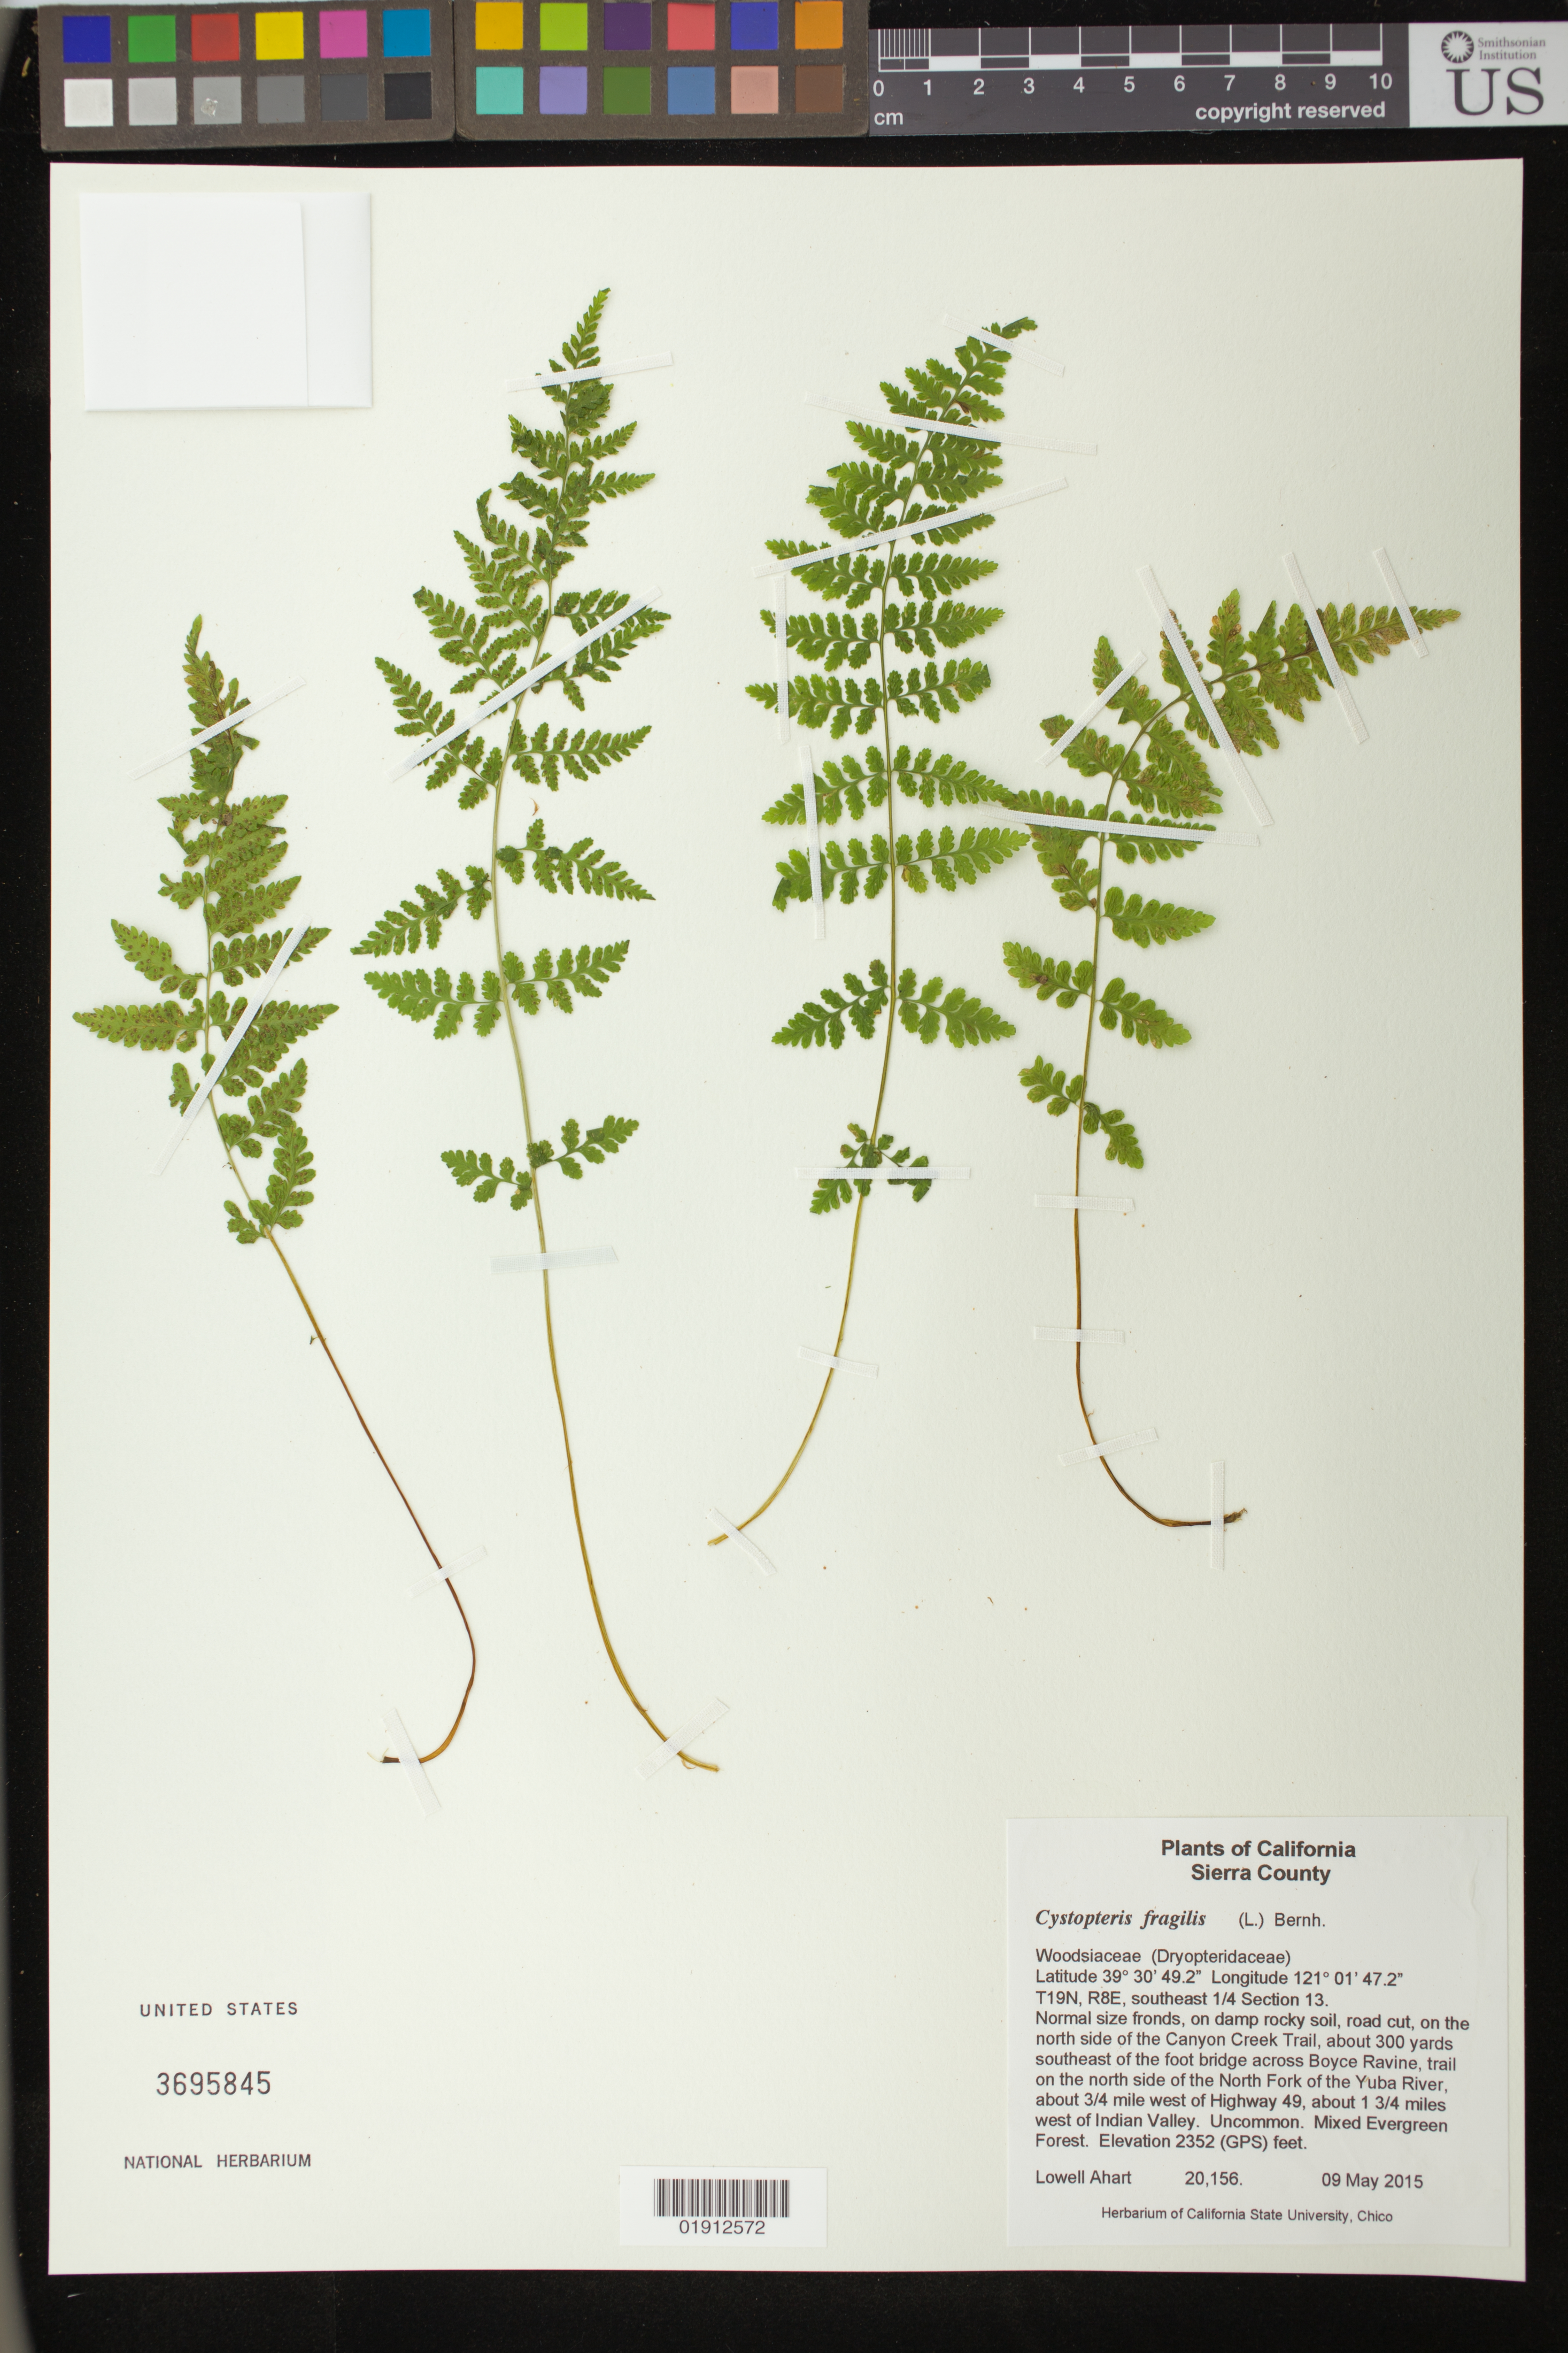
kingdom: Plantae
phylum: Tracheophyta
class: Polypodiopsida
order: Polypodiales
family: Cystopteridaceae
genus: Cystopteris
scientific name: Cystopteris fragilis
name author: (L.) Bernh.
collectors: L. Ahart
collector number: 20156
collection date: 2015-05-09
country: United States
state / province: California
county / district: Sierra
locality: On the north side of the Canyon Creek Trail, about 300 yards southeast of the foot bridge across Boyce Ravine, trail on the north side of the North Fork of the Yuba River, about 3/4 mile west of Highway 49, about 1 3/4 miles west of Indian Valley.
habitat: On damp rocky soil, road cut. Mixed Evergreen Forest.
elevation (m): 717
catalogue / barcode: US 3695845